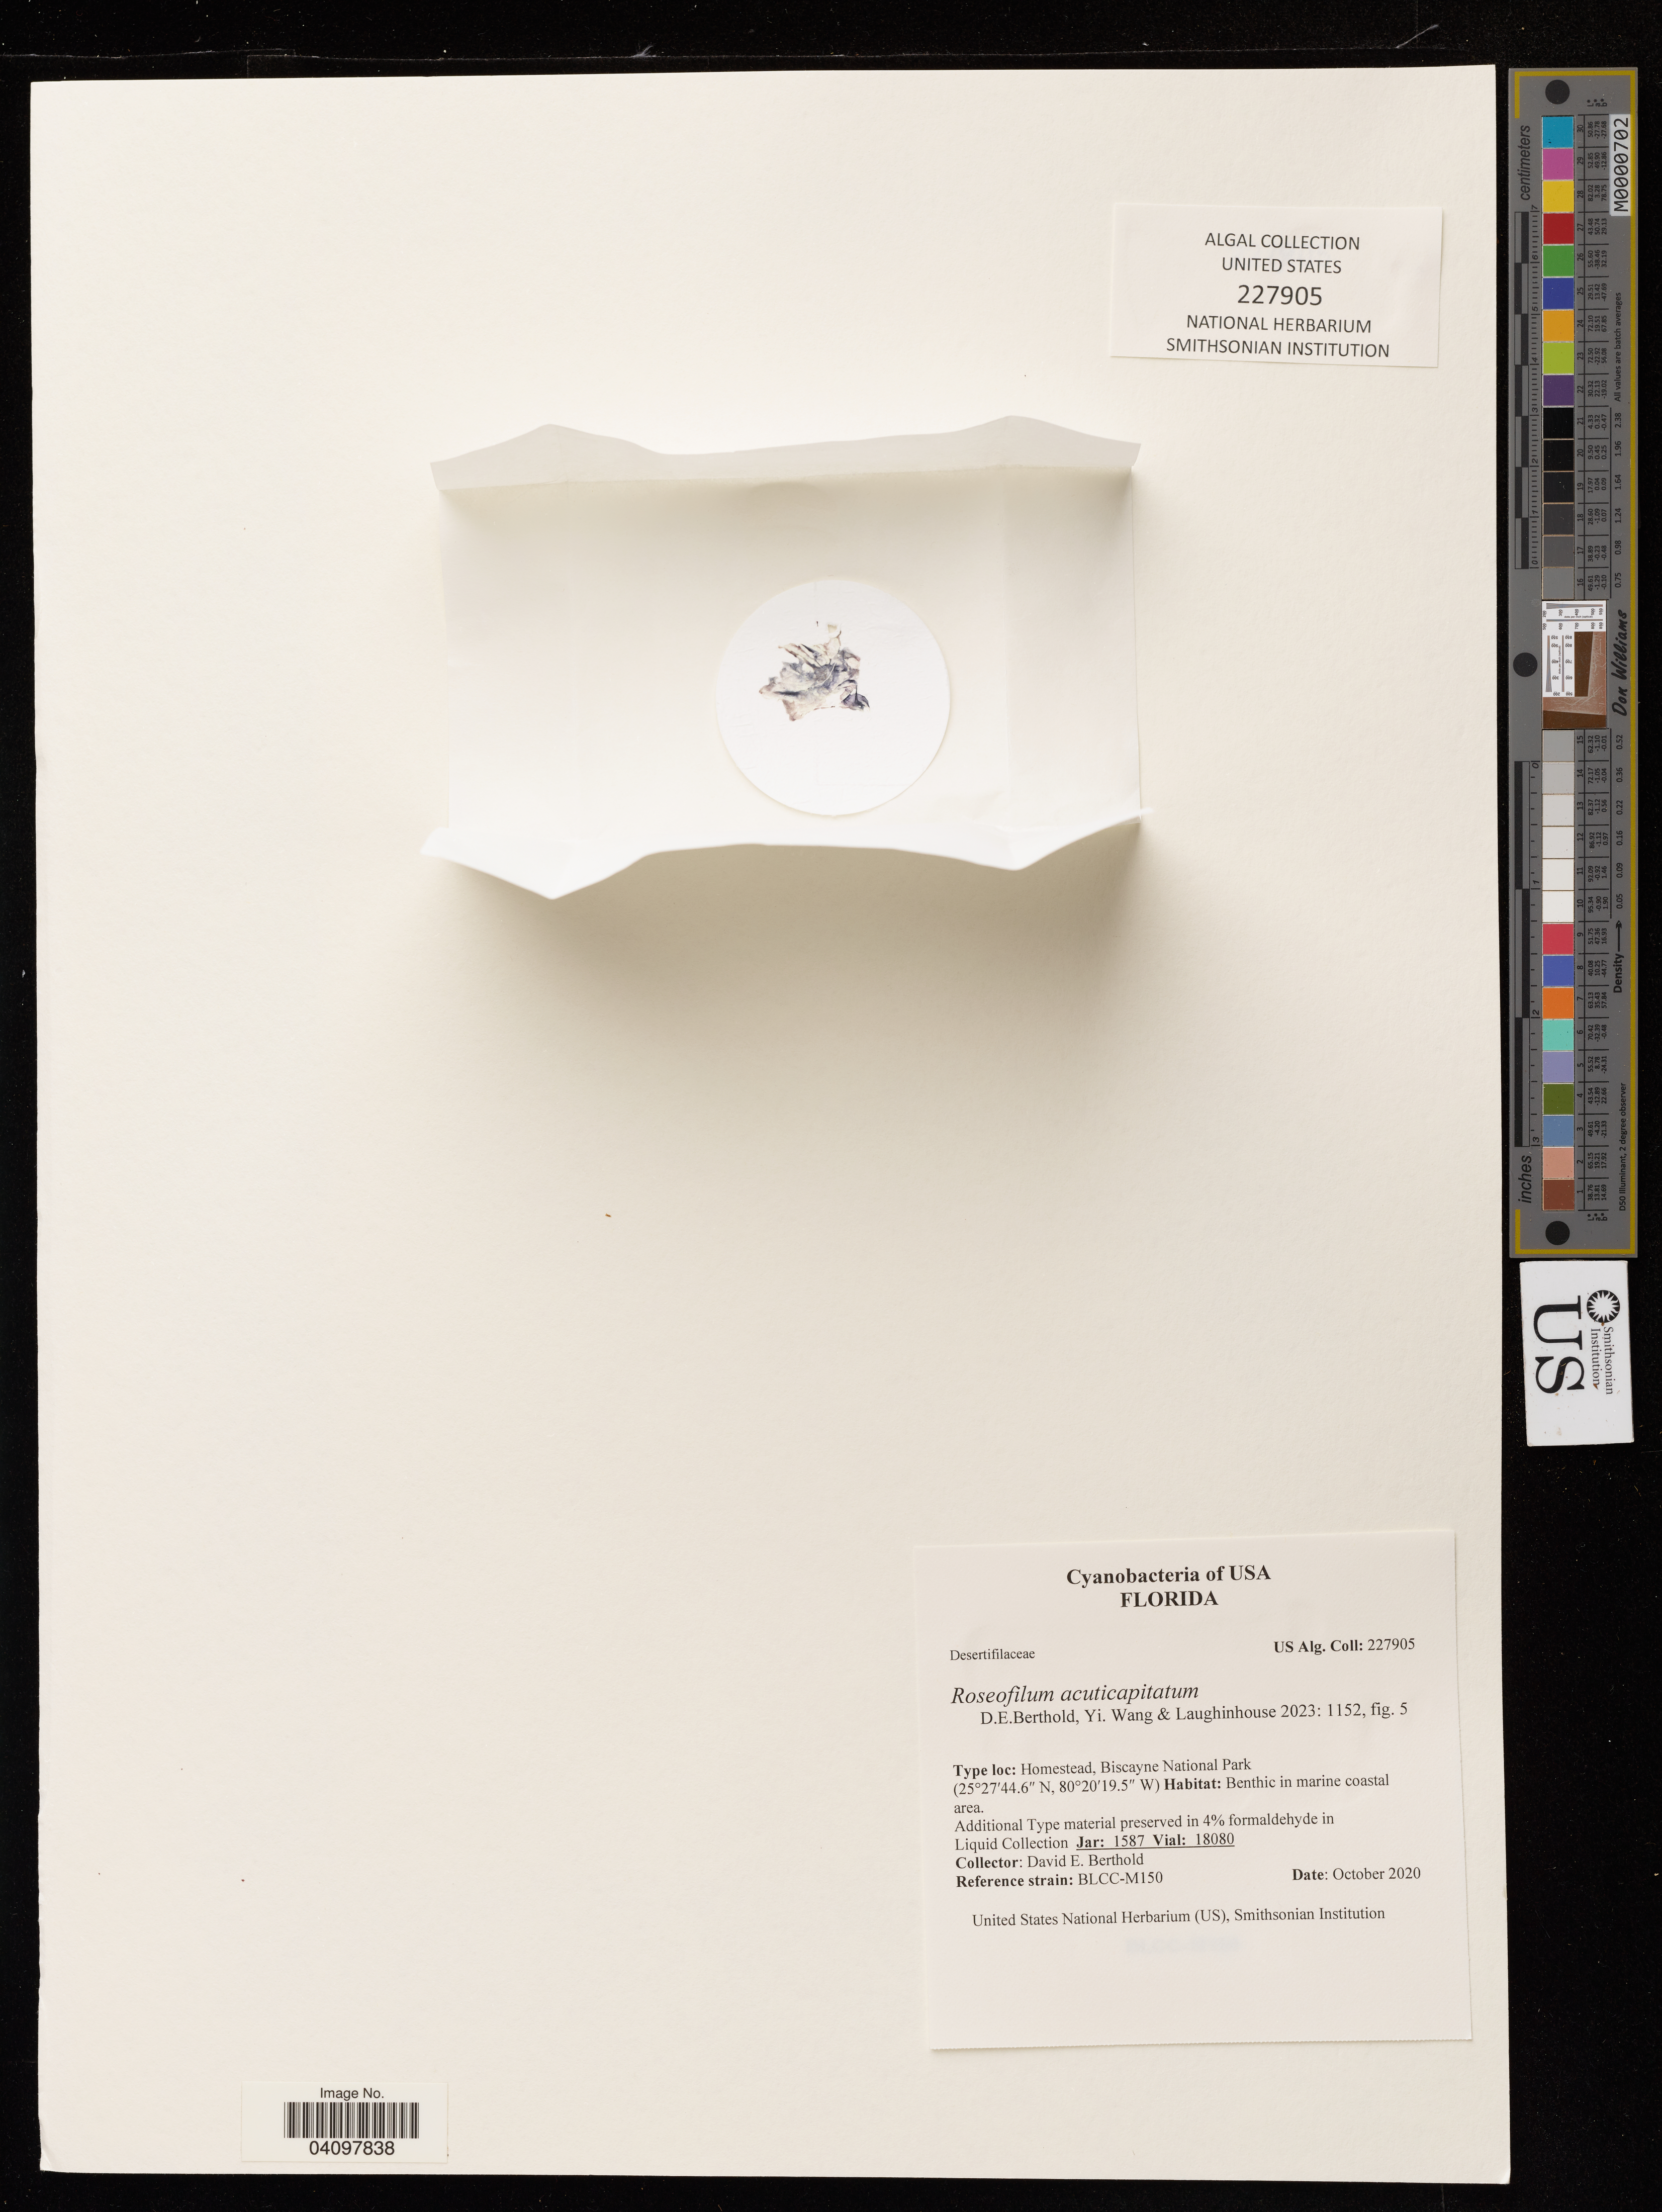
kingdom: Bacteria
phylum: Cyanobacteria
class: Cyanobacteriia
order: Cyanobacteriales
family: Desertifilaceae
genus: Roseofilum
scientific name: Roseofilum acuticapitatum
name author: D.E. Berthold et al.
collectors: D. Berthold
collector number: BLCC-M105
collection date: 2020-10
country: United States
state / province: Florida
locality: Homestead, Biscayne National Park.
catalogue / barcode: US 227905